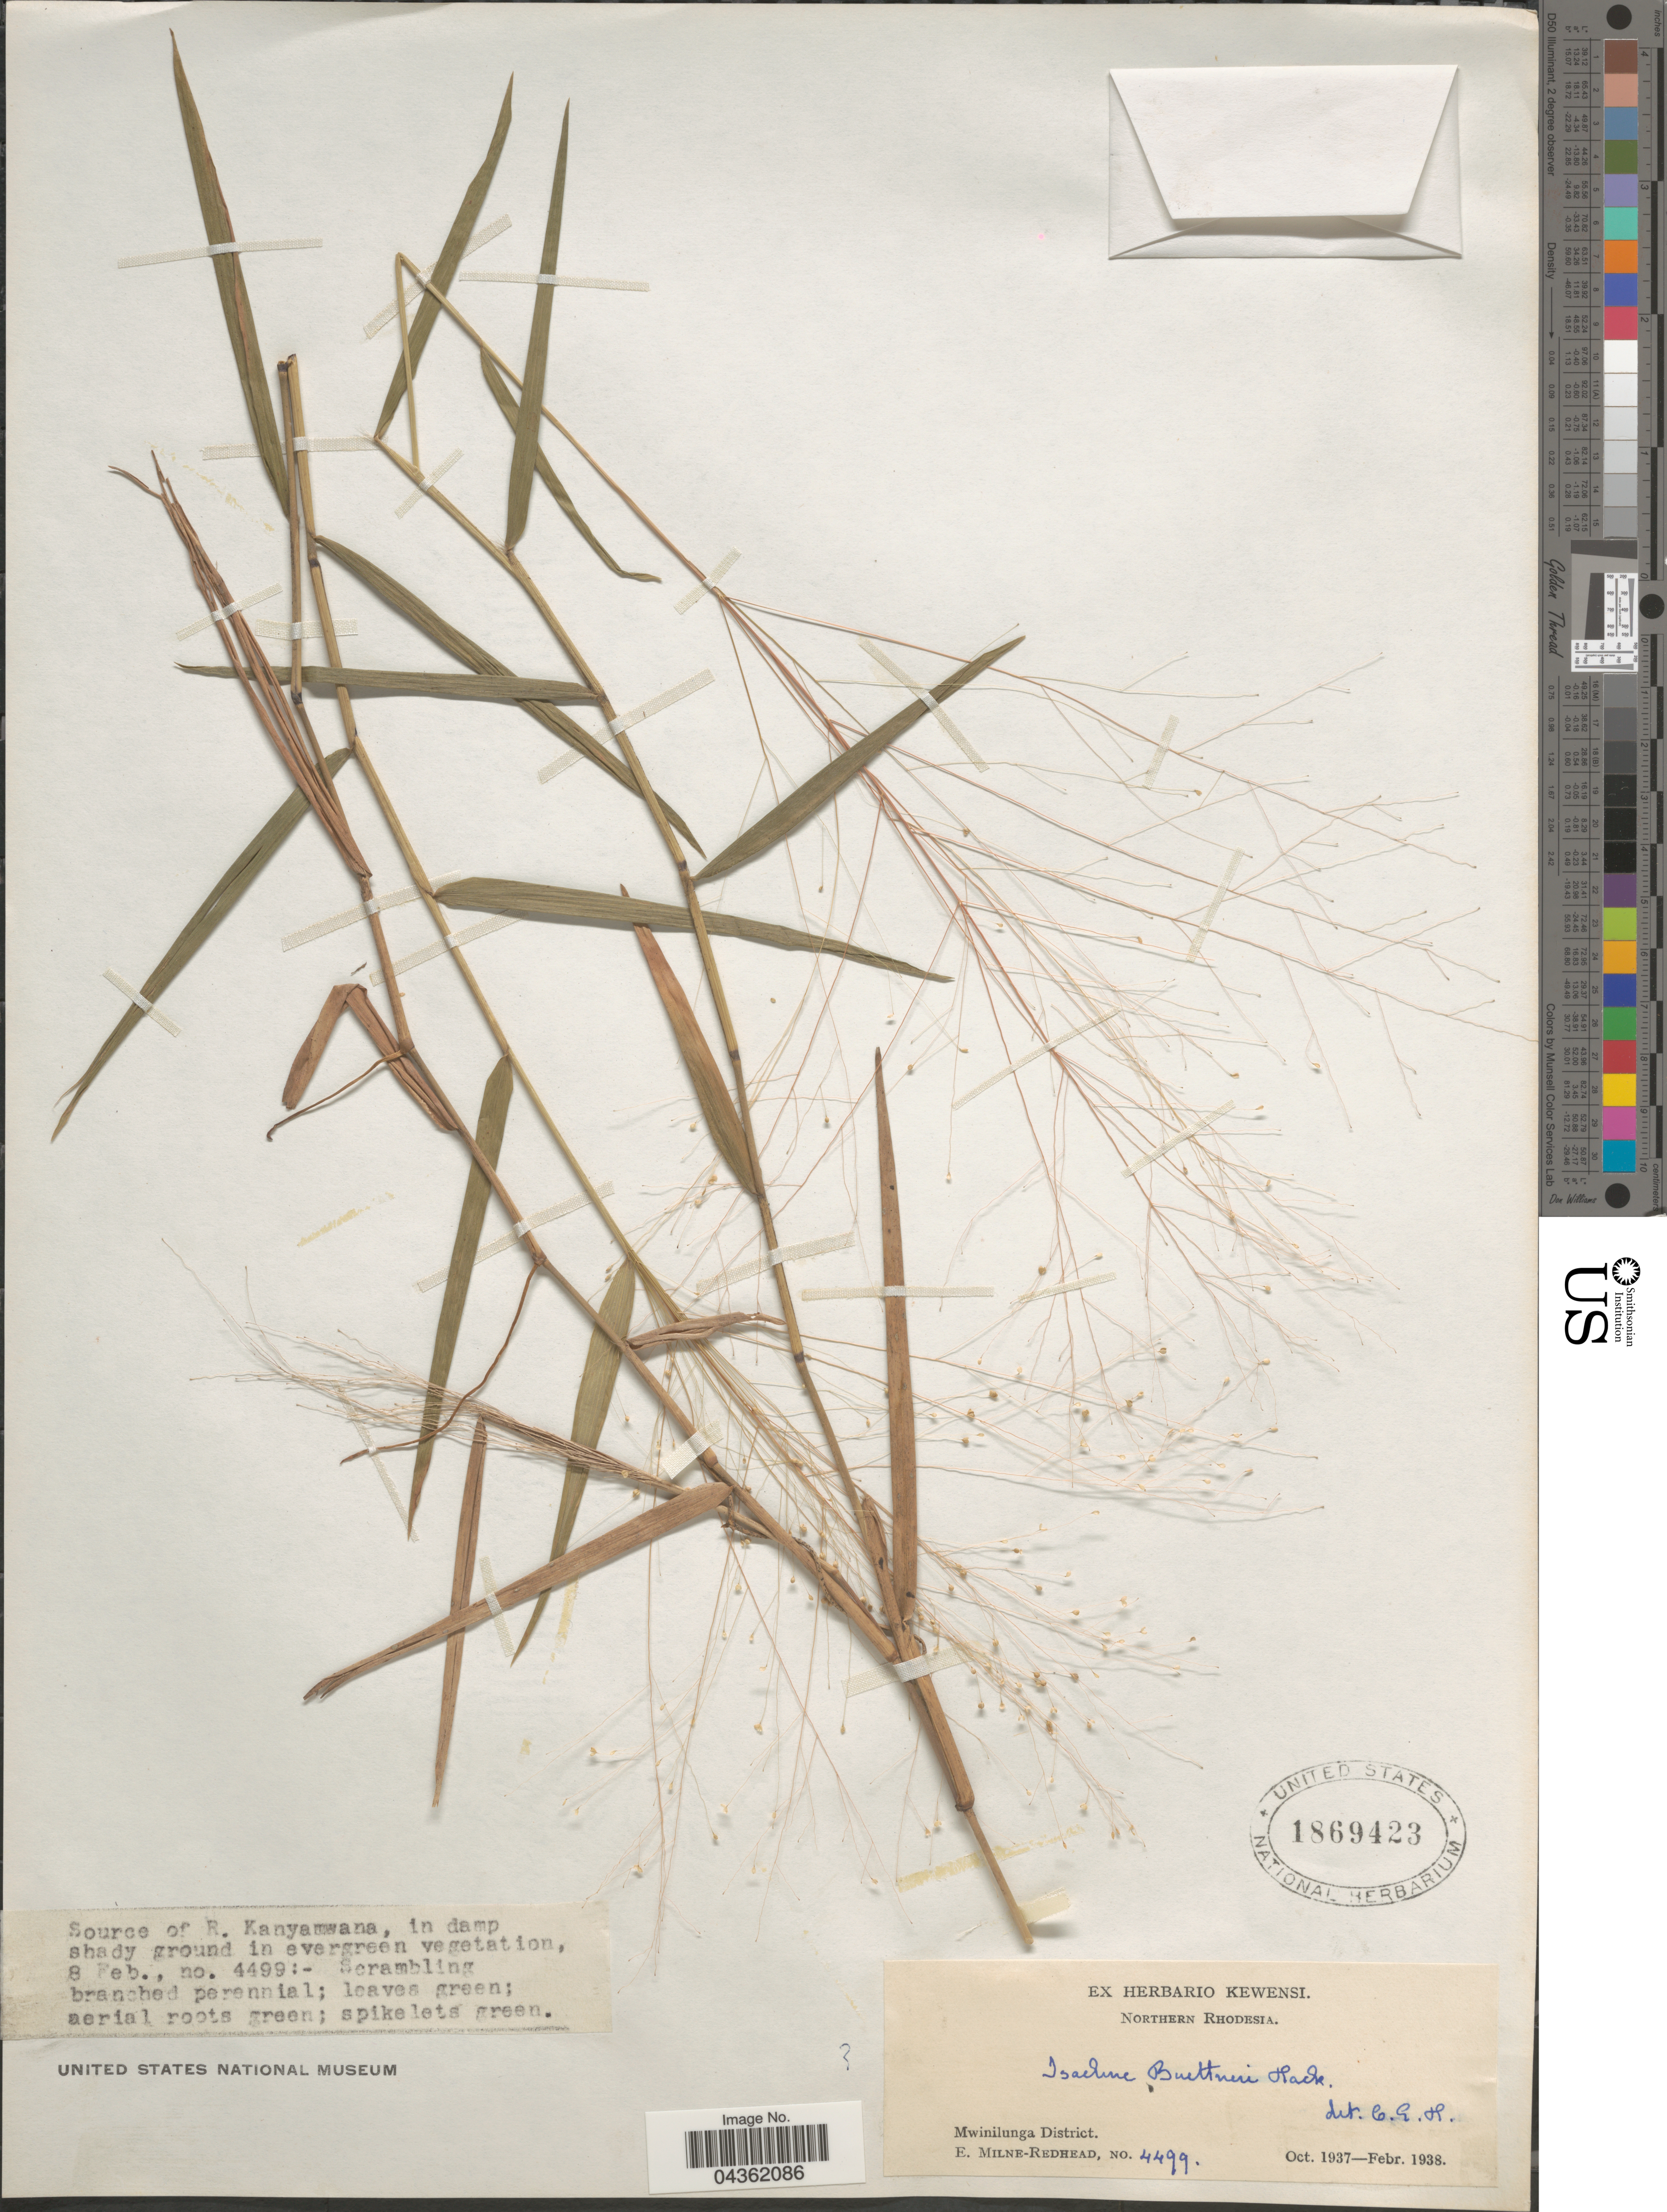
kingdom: Plantae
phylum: Tracheophyta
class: Liliopsida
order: Poales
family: Poaceae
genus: Isachne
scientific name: Isachne albens var. buettneri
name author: (Veldkamp & Buettm.) Veldkamp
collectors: E. W. Milne-Redhead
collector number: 4499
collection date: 1938-02-08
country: Zambia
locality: Northern Rhodesia. Mwinilunga District. Source of R. Kanyamwana.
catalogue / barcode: US 1869423